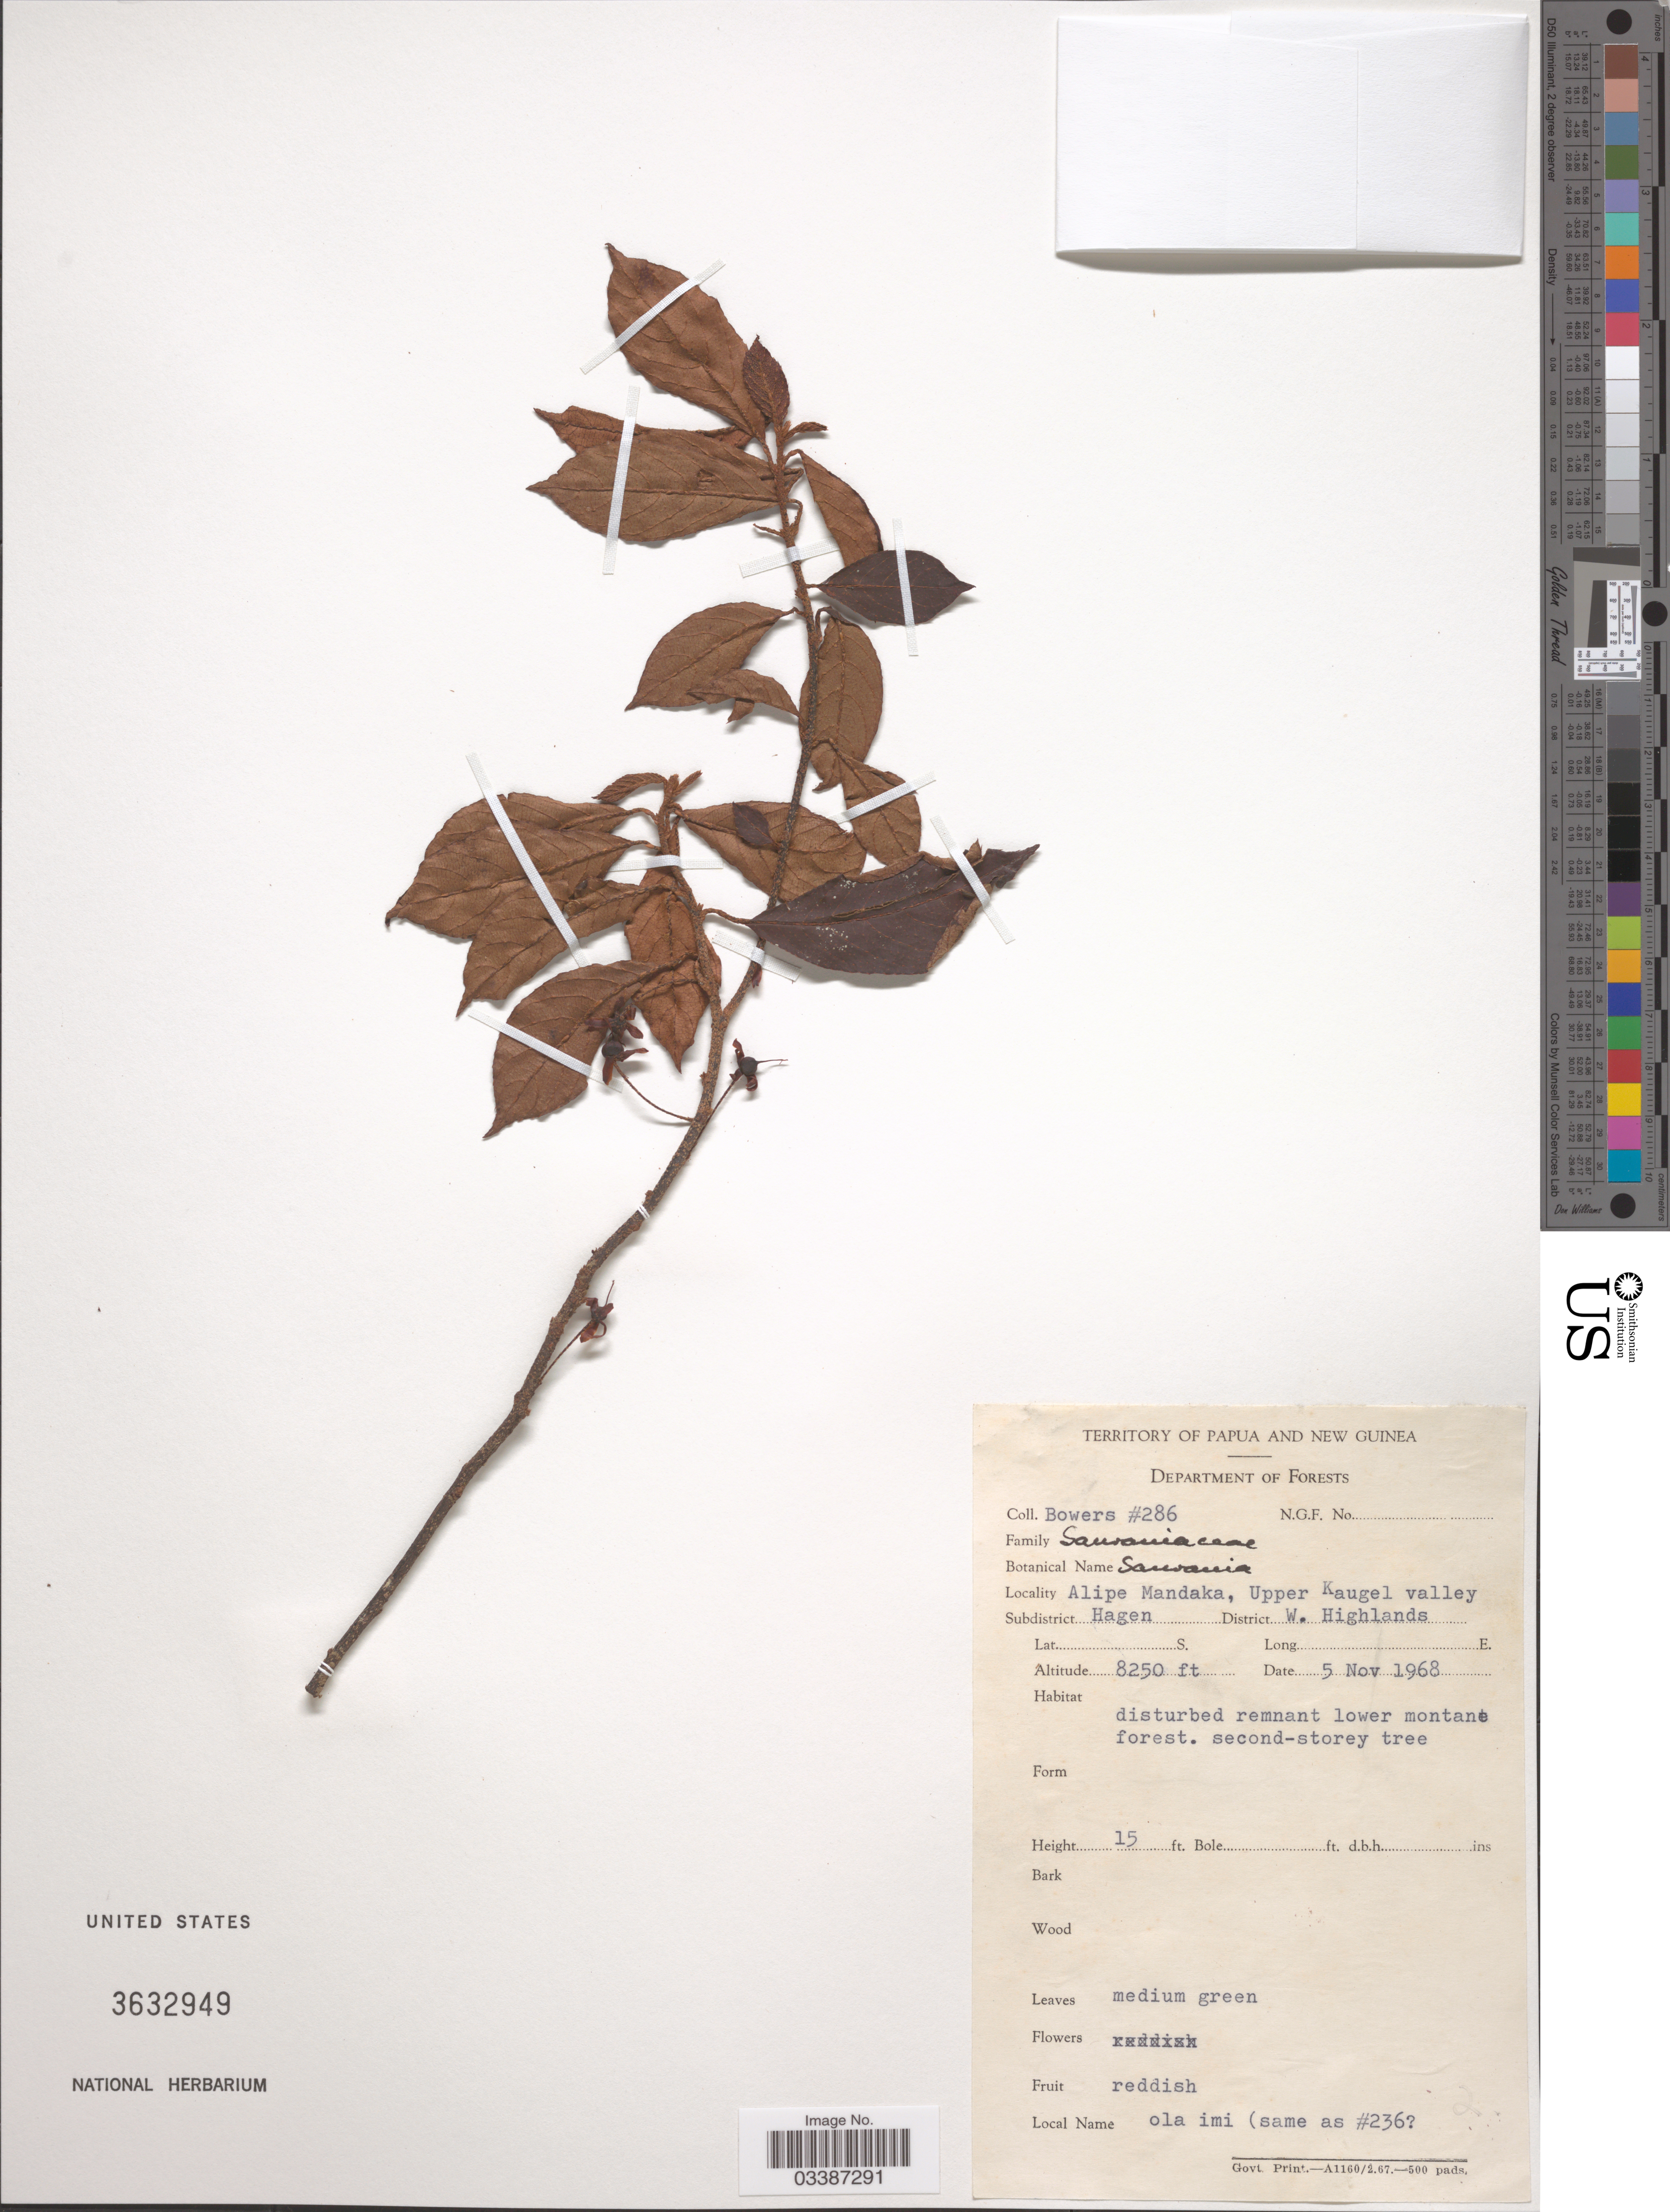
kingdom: Plantae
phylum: Tracheophyta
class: Magnoliopsida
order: Ericales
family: Actinidiaceae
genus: Saurauia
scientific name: Saurauia sp.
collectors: -. Bowers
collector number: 286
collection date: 1968-11-05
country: Papua New Guinea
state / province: Western Highlands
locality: Territory of Papua and New Guinea. Alipe Mandaka, Upper Kaugel valley. Subdistrict Hagen District W. Highlands.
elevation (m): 2515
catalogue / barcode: US 3632949